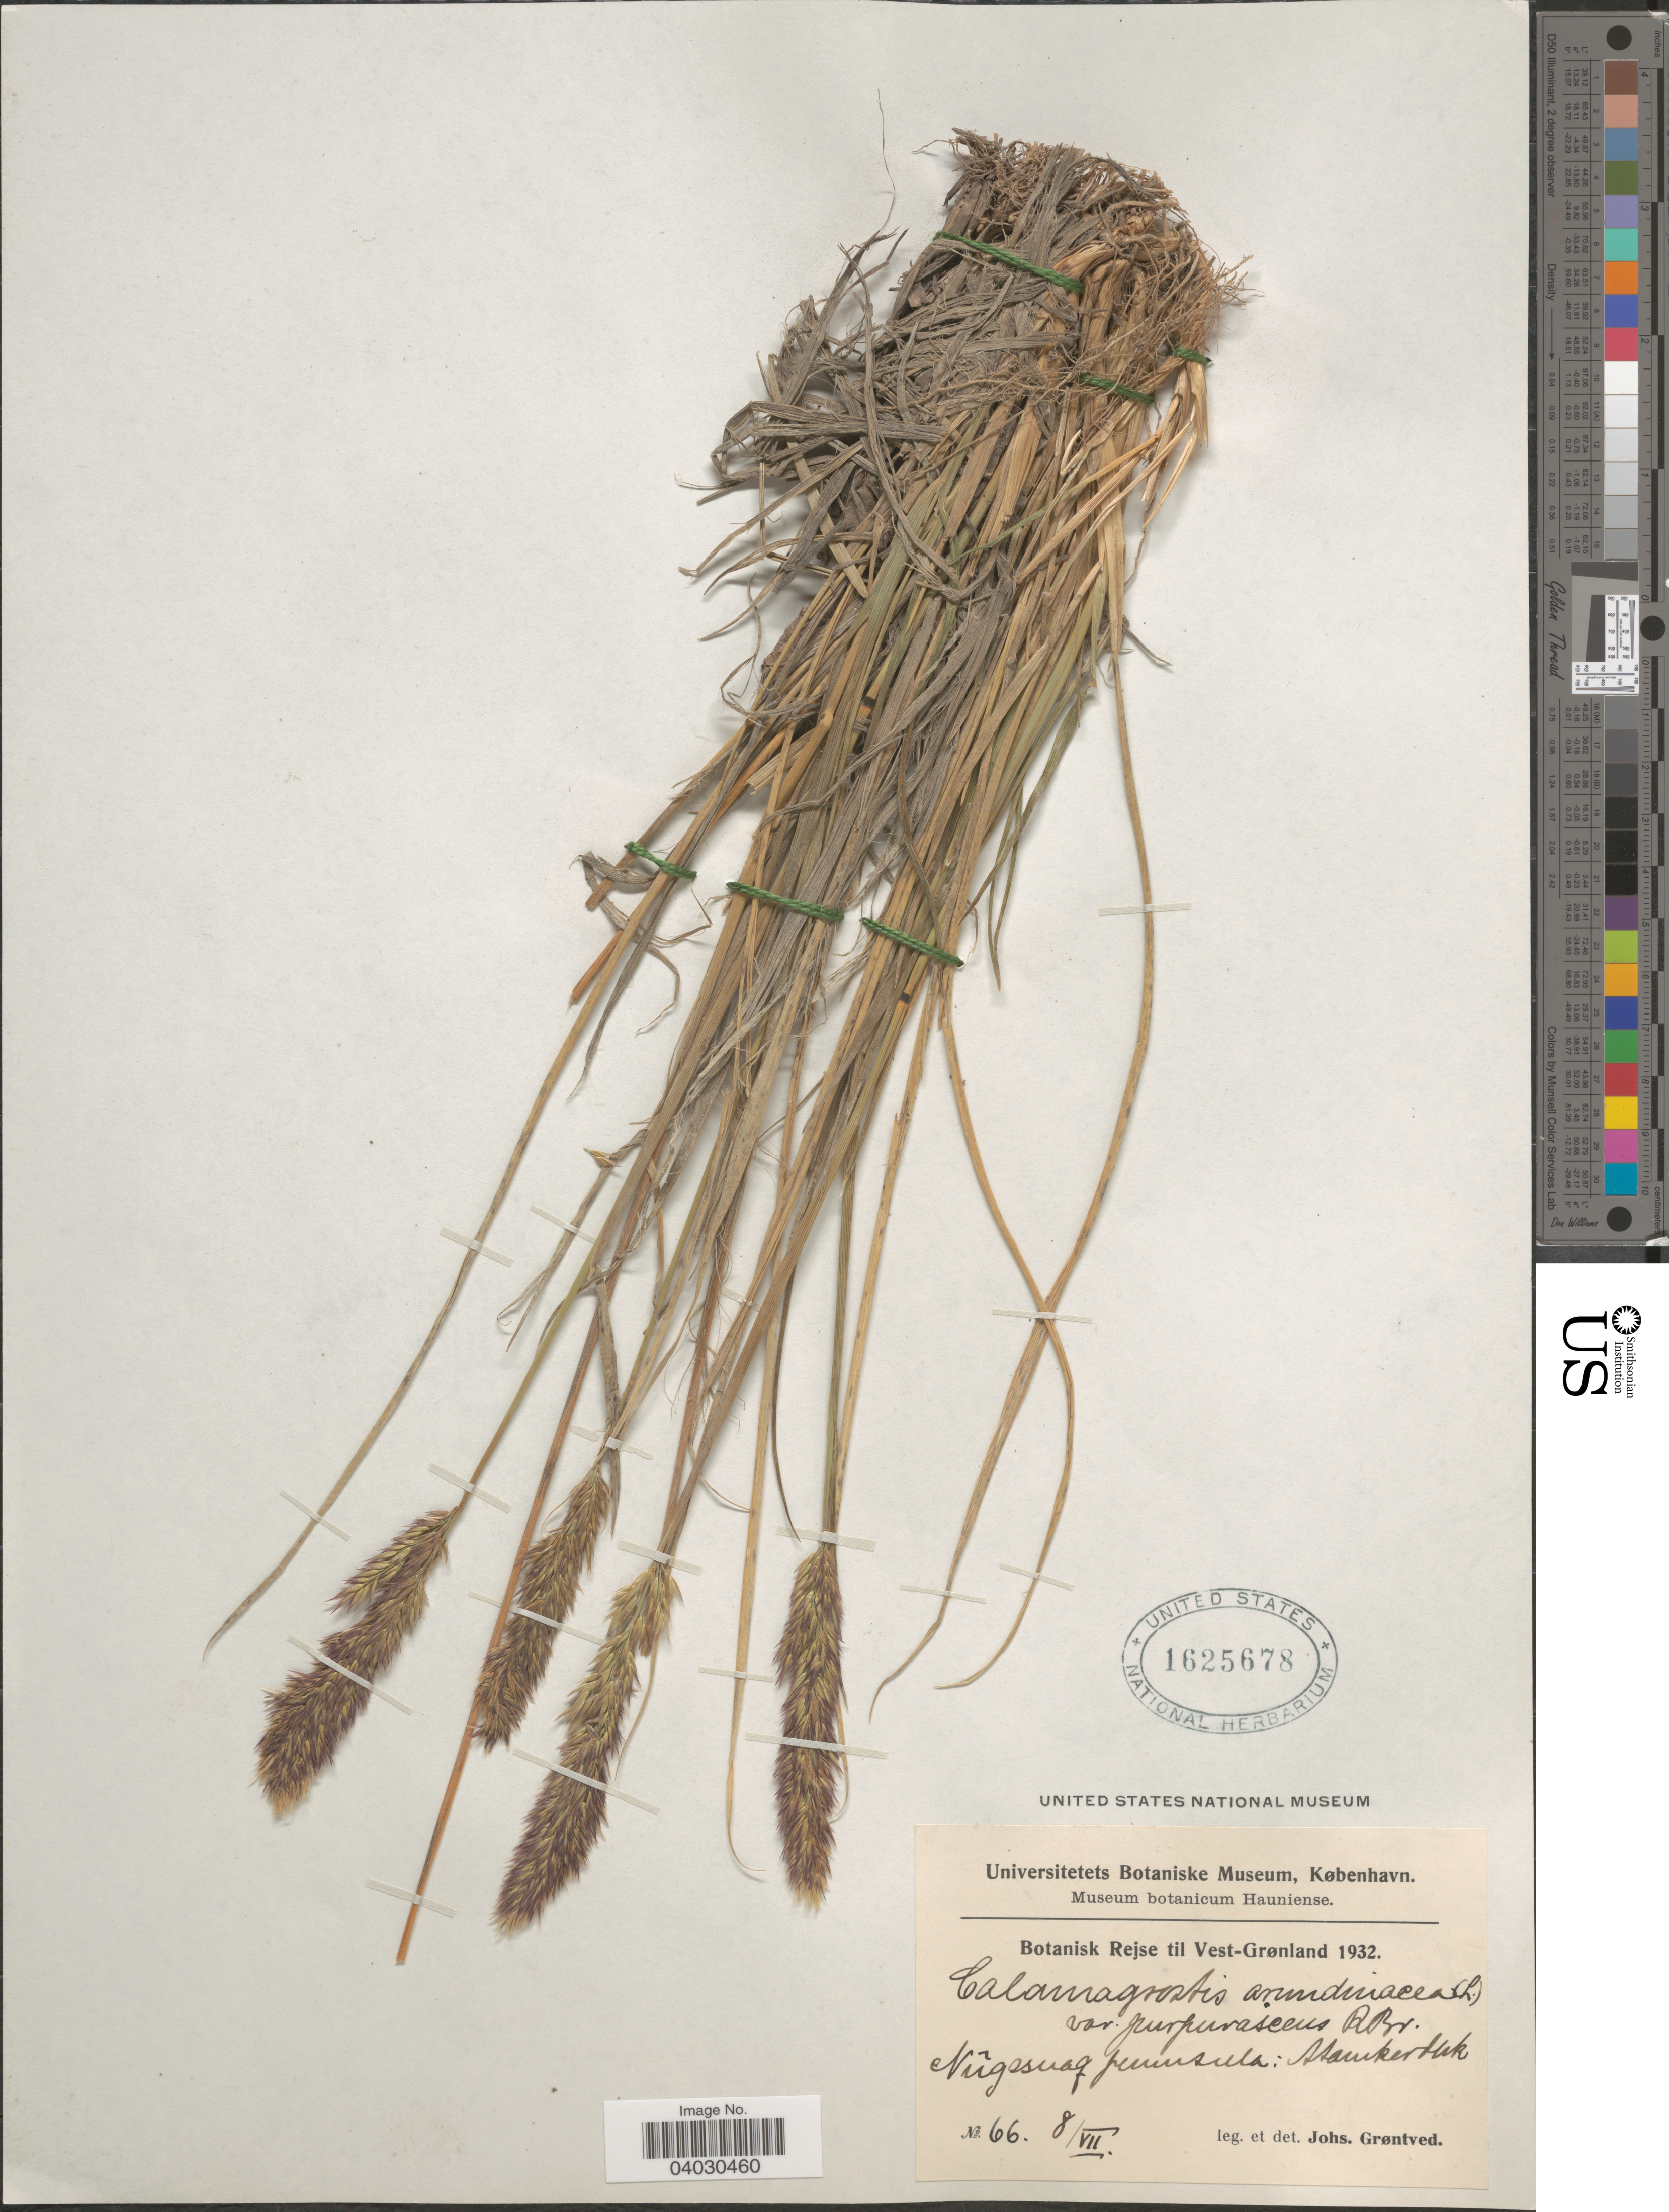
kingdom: Plantae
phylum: Tracheophyta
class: Liliopsida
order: Poales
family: Poaceae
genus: Calamagrostis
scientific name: Calamagrostis purpurascens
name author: R. Br.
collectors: J. Grøntved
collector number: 66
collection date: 1932-07-08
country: Greenland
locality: Vest-Grønland. Nûgssuaq peninsula: Atanikivdluk.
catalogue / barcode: US 1625678